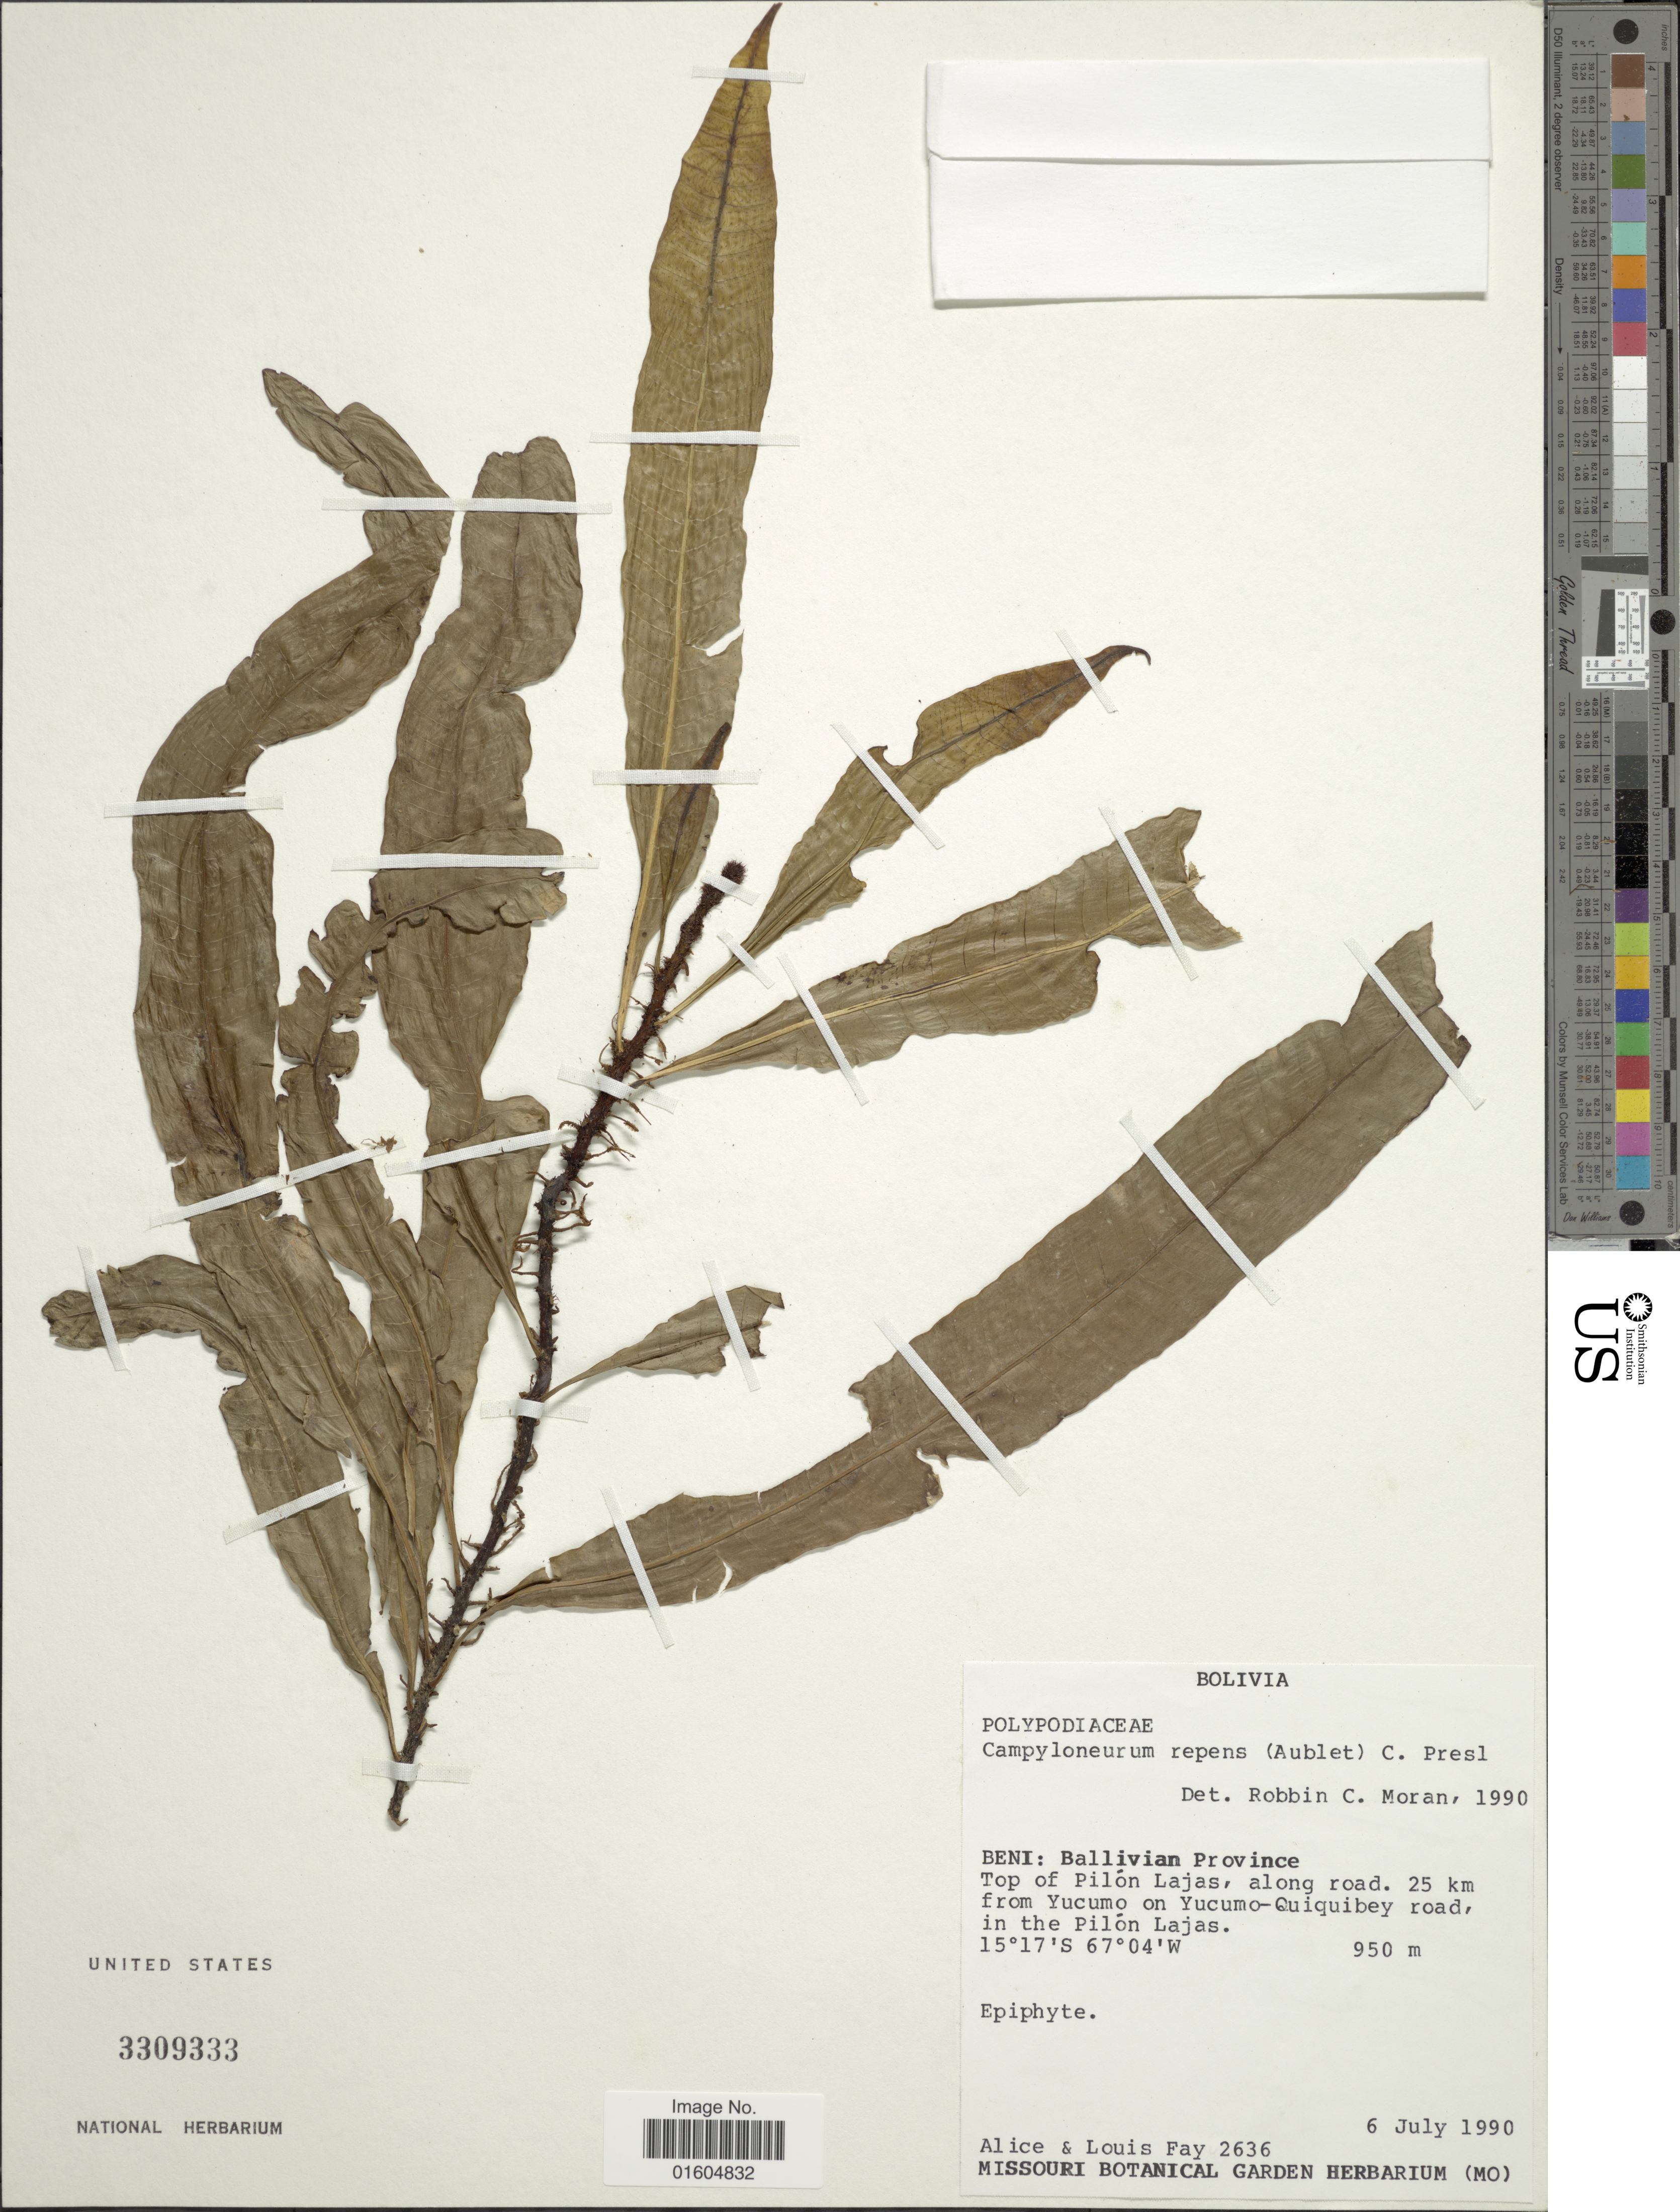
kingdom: Plantae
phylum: Tracheophyta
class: Polypodiopsida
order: Polypodiales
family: Polypodiaceae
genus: Campyloneurum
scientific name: Campyloneurum repens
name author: (Aubl.) C. Presl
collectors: A. Fay & L. Fay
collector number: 2636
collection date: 1990-07-06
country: Bolivia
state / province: Beni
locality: Bolivia. Beni: Ballivan Province. Top of Pilon Lajas, along road. 25 km from Yucumo on Yucumo-Quiquibey road in the Pilon Lajas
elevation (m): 950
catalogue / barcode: US 3309333